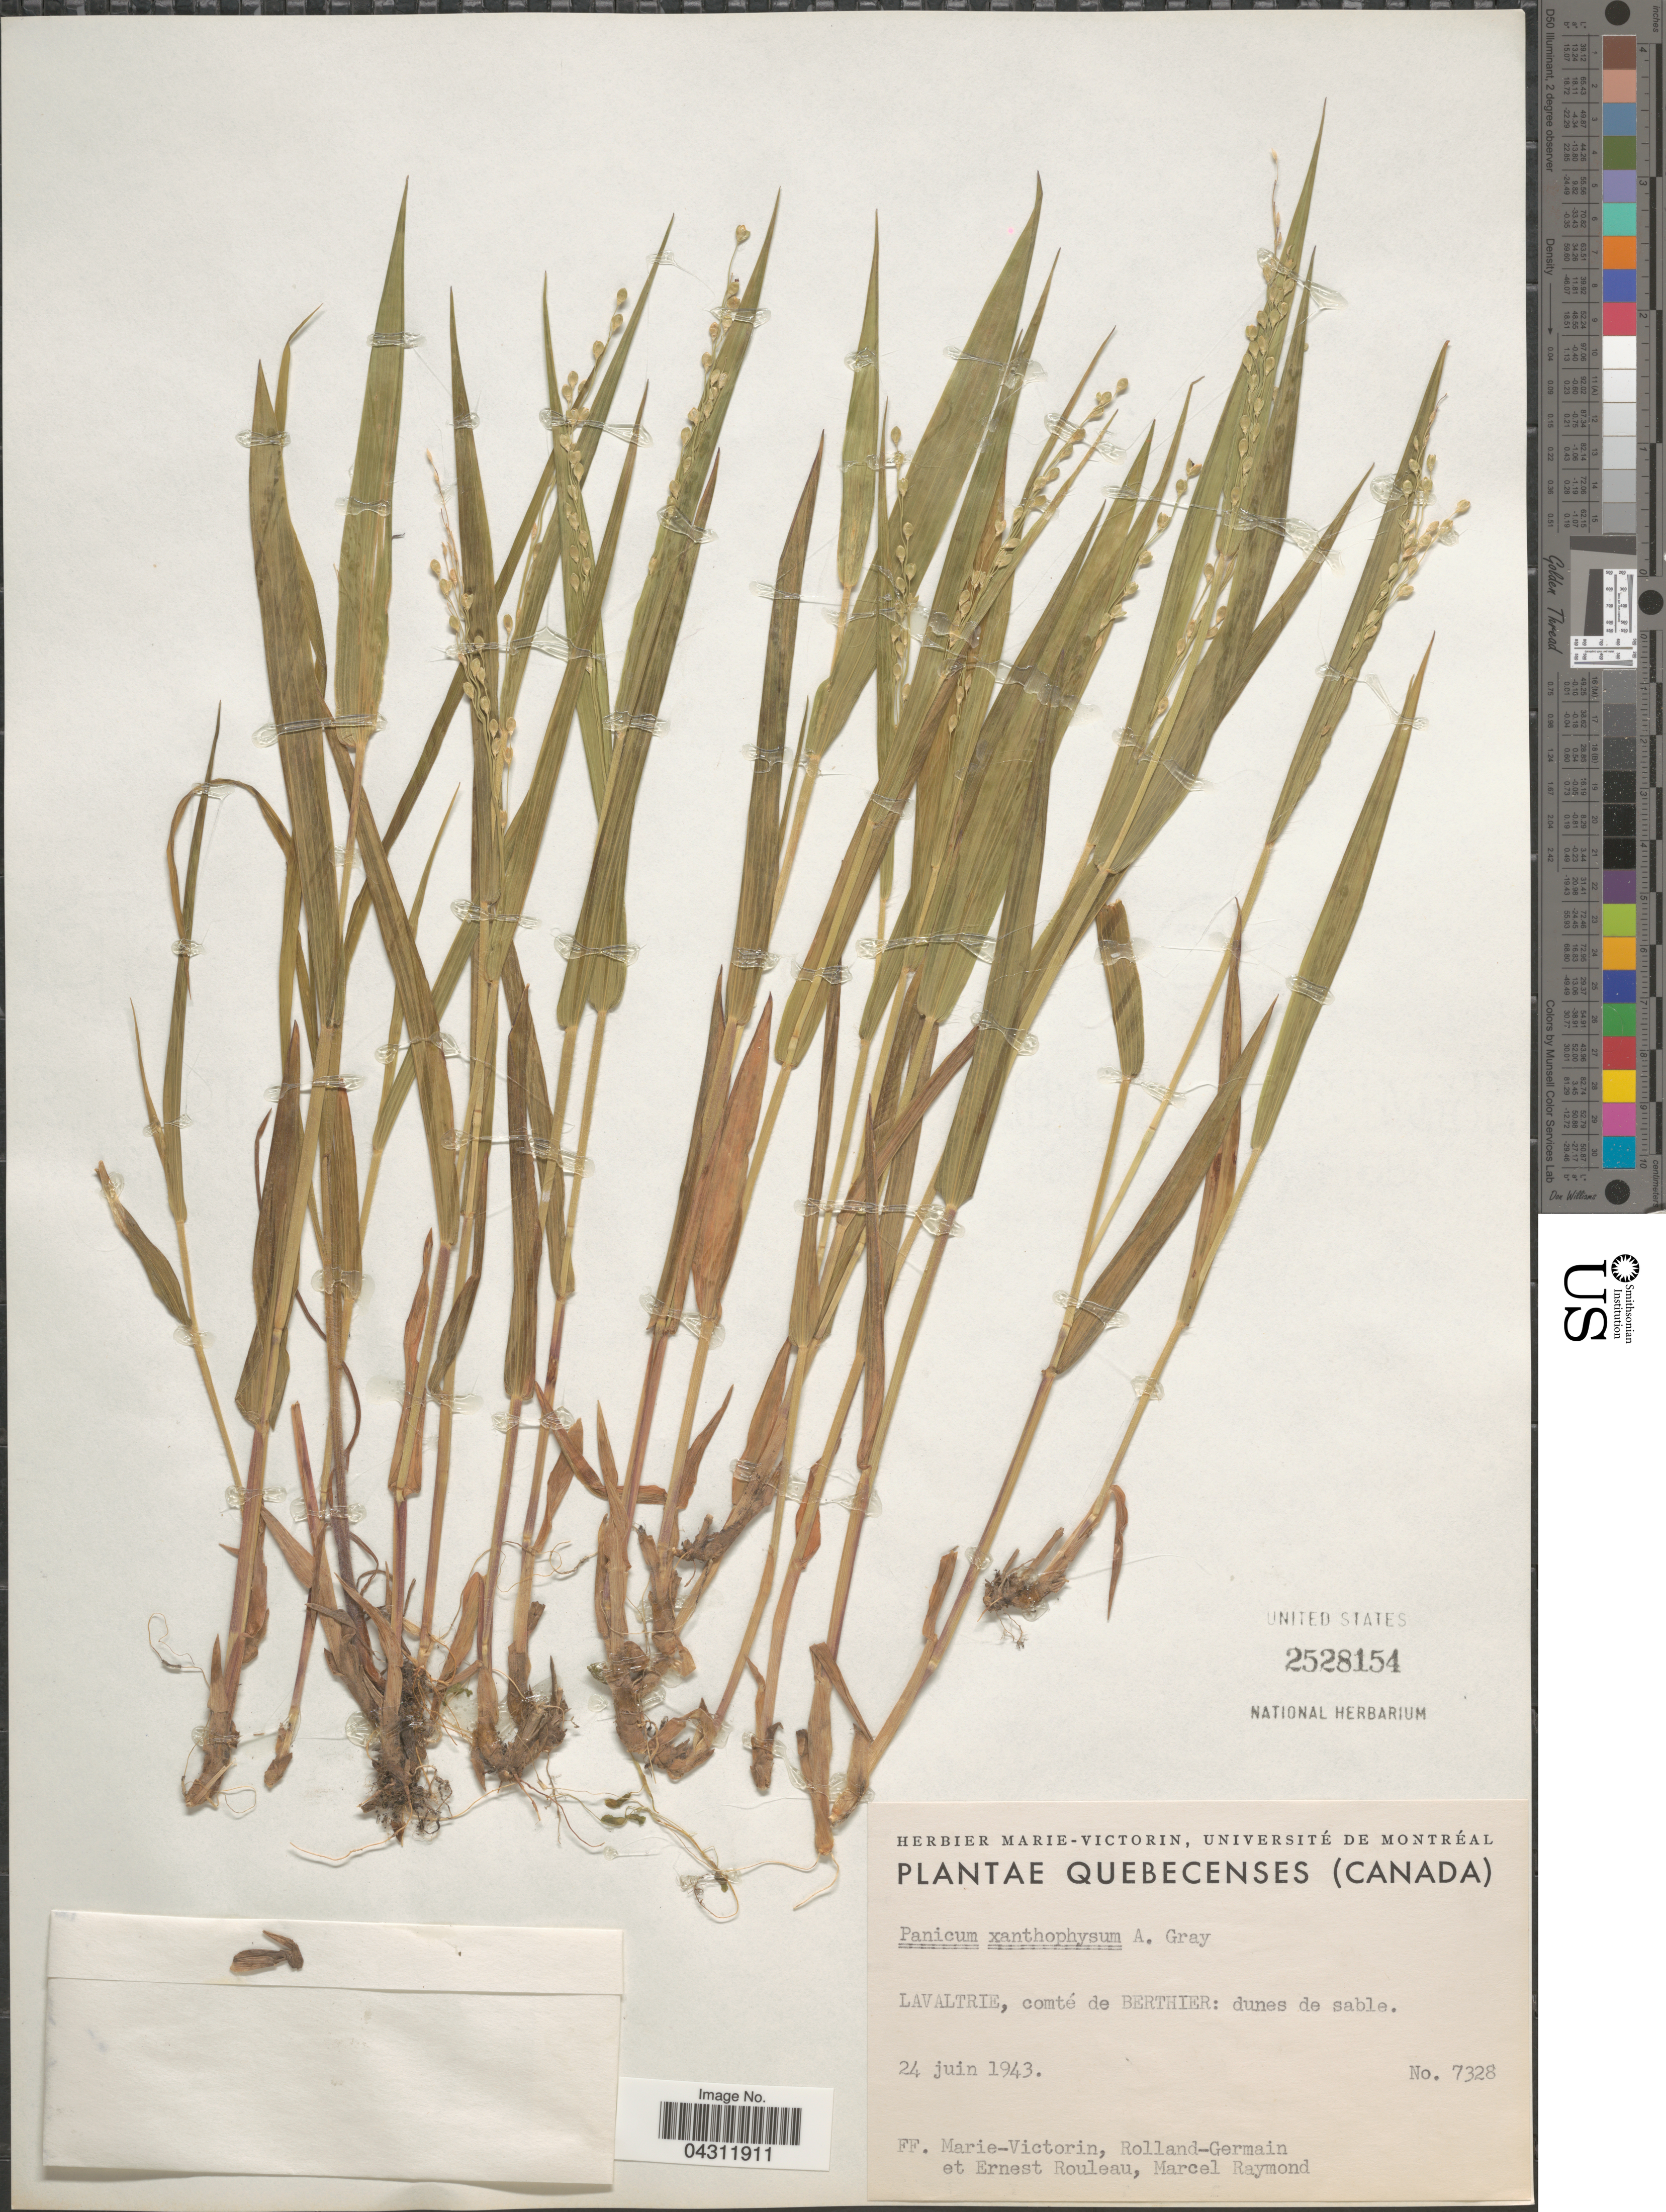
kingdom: Plantae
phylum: Tracheophyta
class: Liliopsida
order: Poales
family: Poaceae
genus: Dichanthelium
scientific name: Dichanthelium xanthophysum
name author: (A. Gray) Freckmann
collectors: F. Marie-Victorin, Rolland-Germain, J. Rouleau & M. Raymond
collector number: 7328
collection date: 1943-06-24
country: Canada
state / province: Quebec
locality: Lavaltrie, comté de Berthier: dunes de sable.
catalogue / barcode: US 2528154